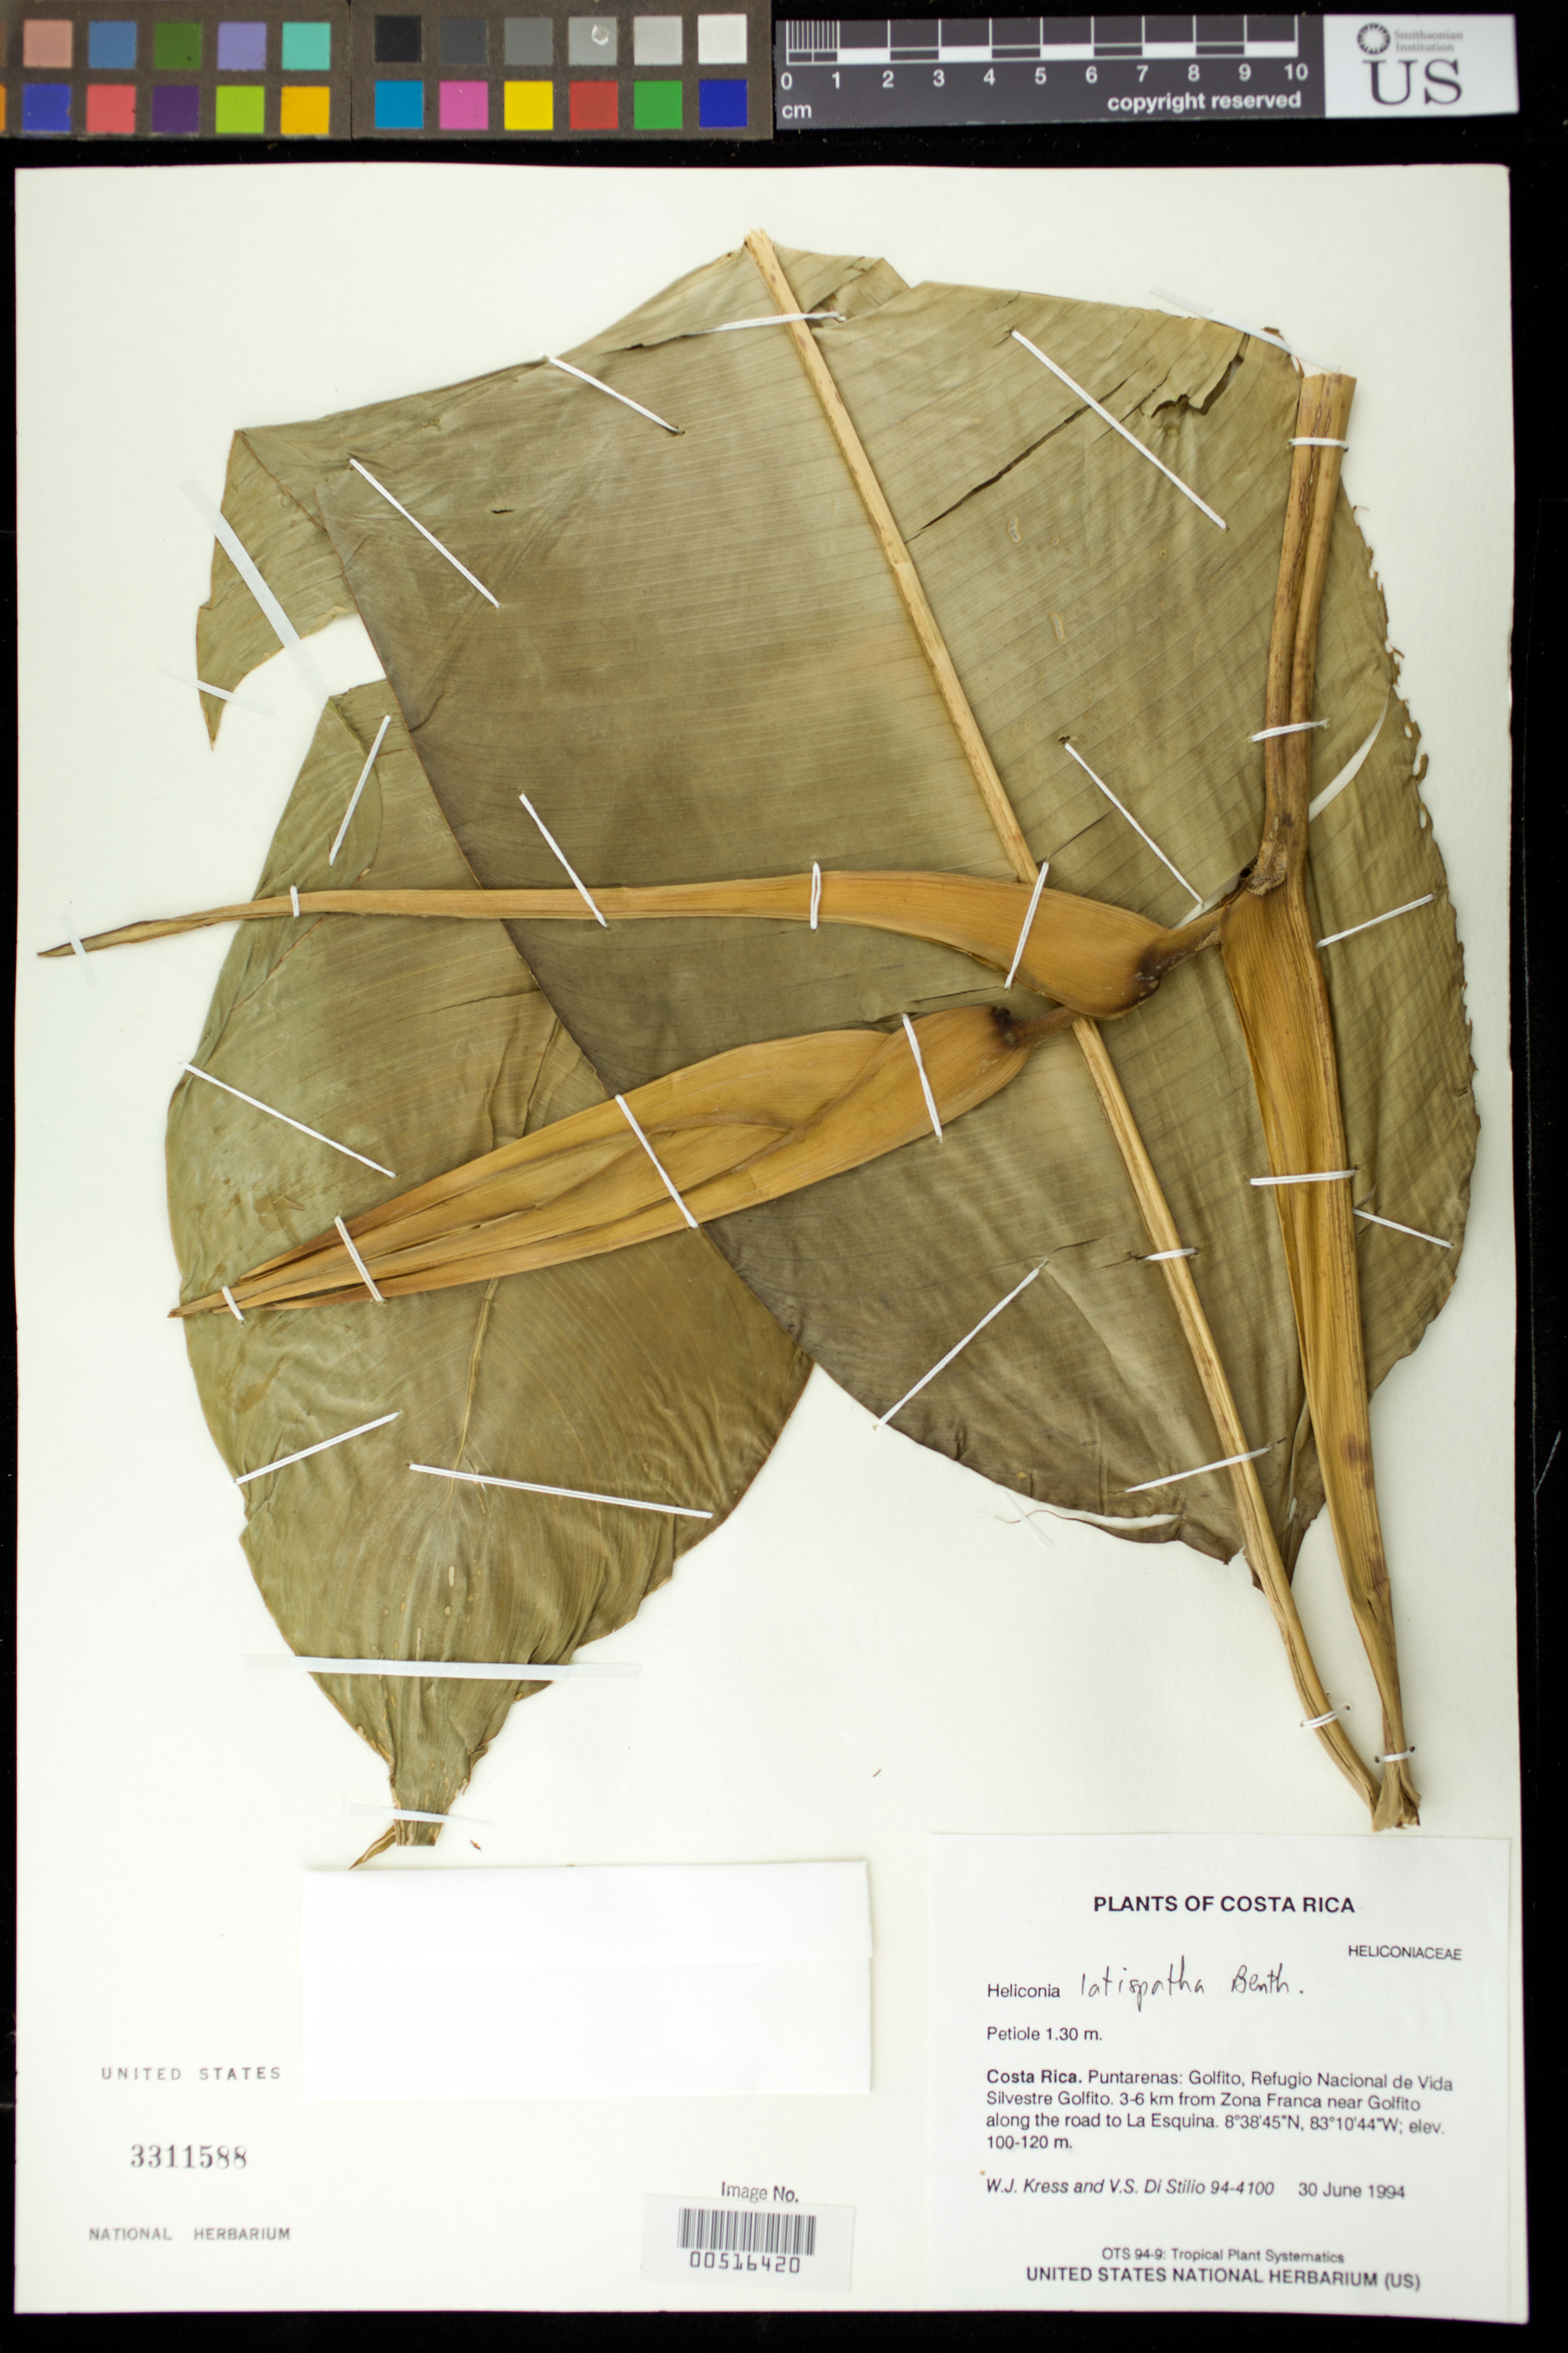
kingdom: Plantae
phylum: Tracheophyta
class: Liliopsida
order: Zingiberales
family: Heliconiaceae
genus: Heliconia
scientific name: Heliconia latispatha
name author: Benth.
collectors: W. J. Kress & V. Di Stilio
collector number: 94-4100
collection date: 1994-06-30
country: Costa Rica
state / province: Puntarenas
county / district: Golfito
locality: Refugio Nacional de Vida Silvestre Golfito. 3-6 km from Zona Franca near Golfito along the road to La Esquina.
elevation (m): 100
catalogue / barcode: US 3311588